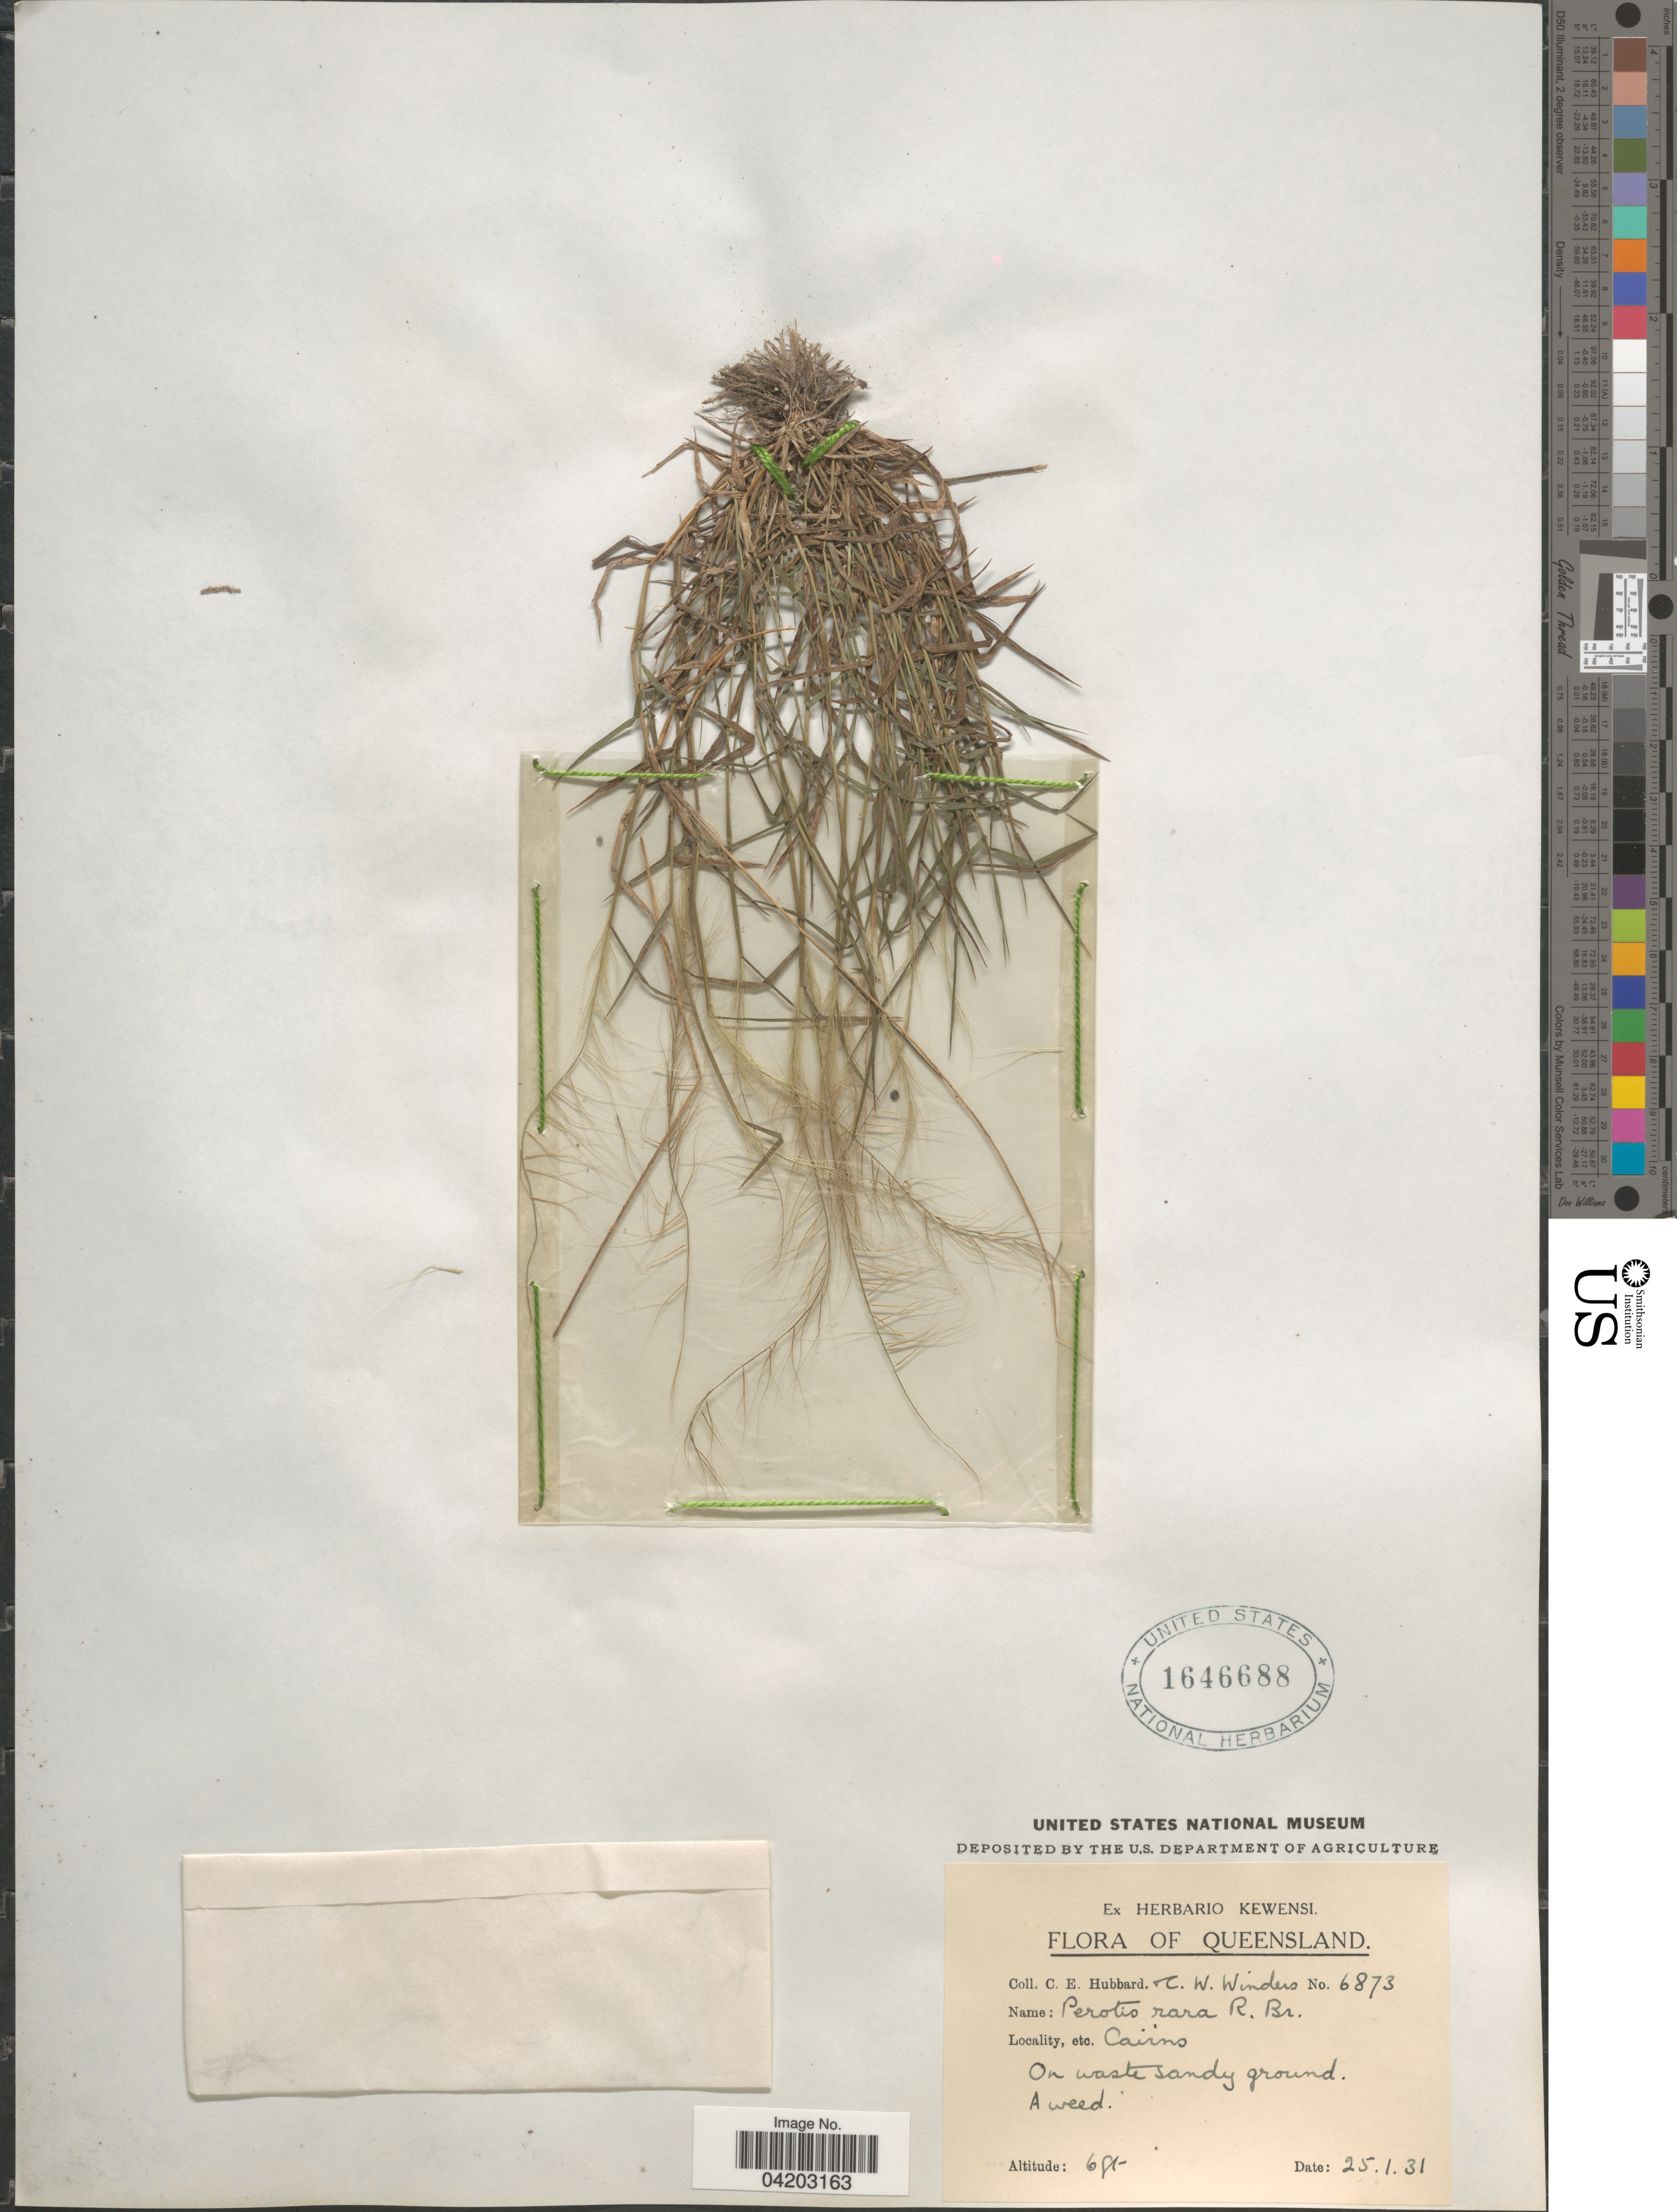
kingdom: Plantae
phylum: Tracheophyta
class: Liliopsida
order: Poales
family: Poaceae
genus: Perotis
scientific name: Perotis rara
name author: R. Br.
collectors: C. E. Hubbard & C. Winders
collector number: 6873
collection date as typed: Transcribed d/m/y: 25/1/31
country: Australia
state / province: Queensland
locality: Cairns.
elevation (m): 2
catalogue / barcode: US 1646688